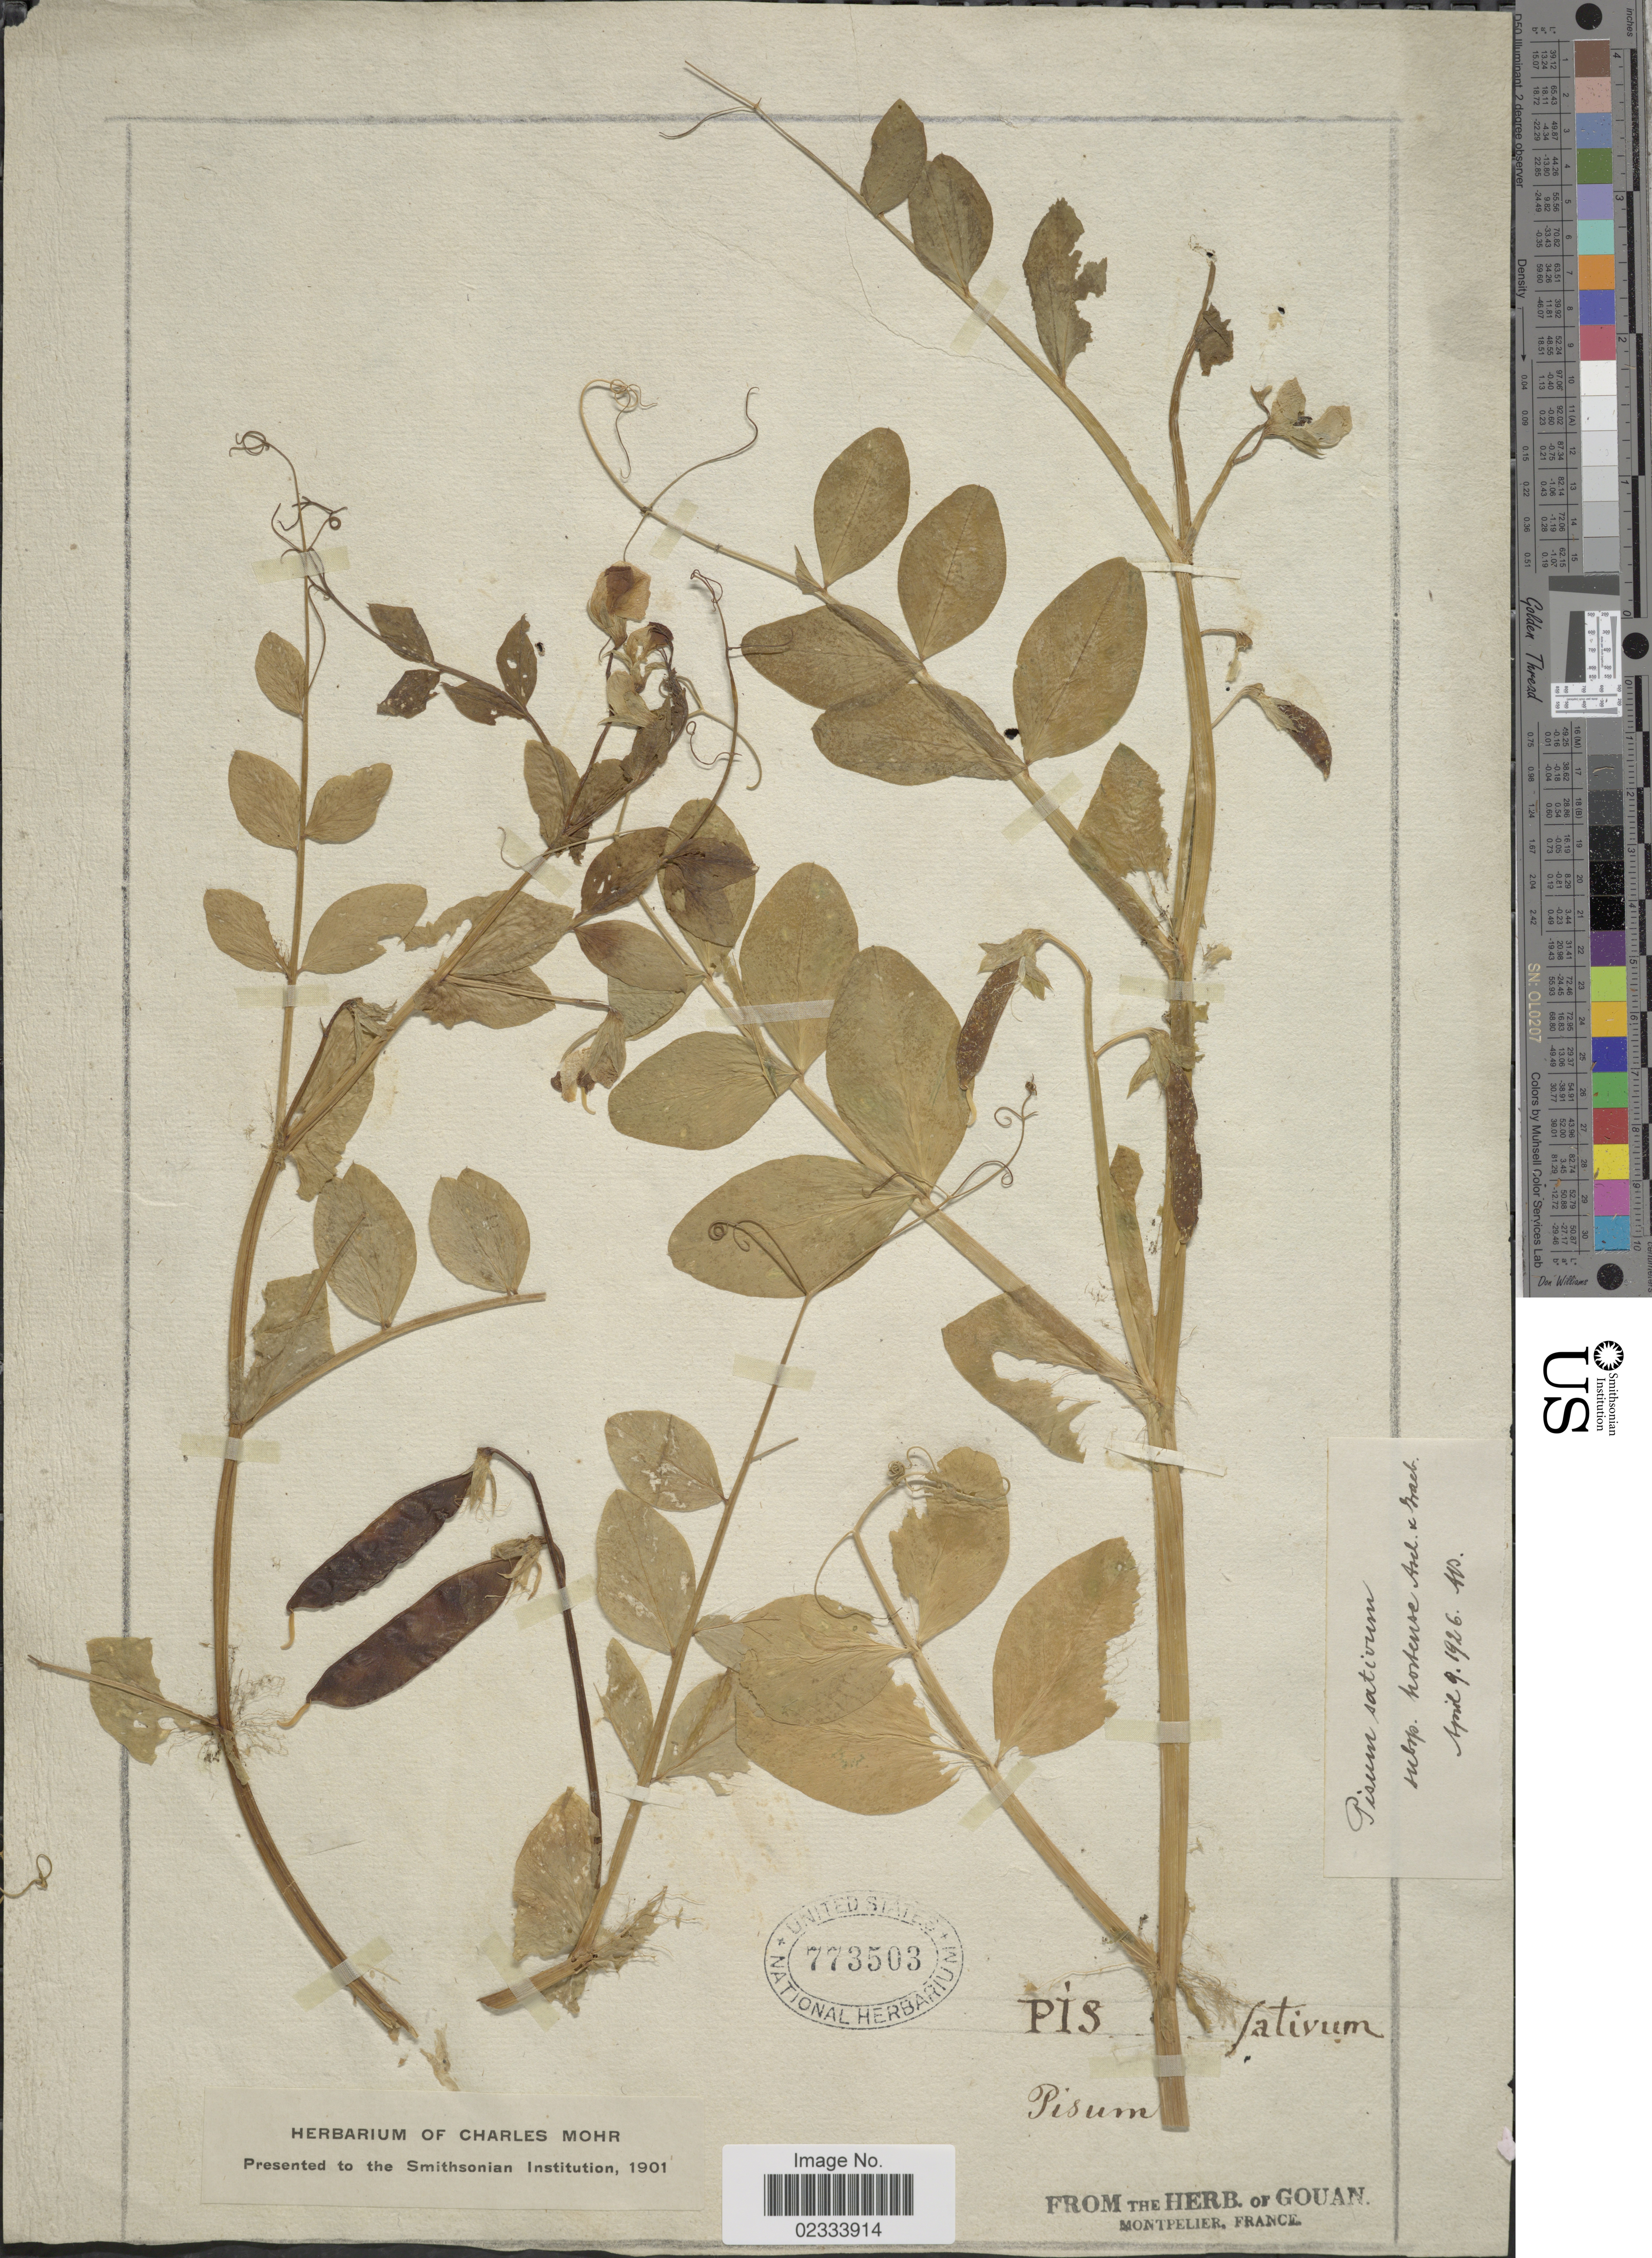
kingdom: Plantae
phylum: Tracheophyta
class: Magnoliopsida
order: Fabales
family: Fabaceae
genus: Pisum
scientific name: Pisum sativum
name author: L.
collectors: A. B.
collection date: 1926-04-09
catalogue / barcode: US 773503